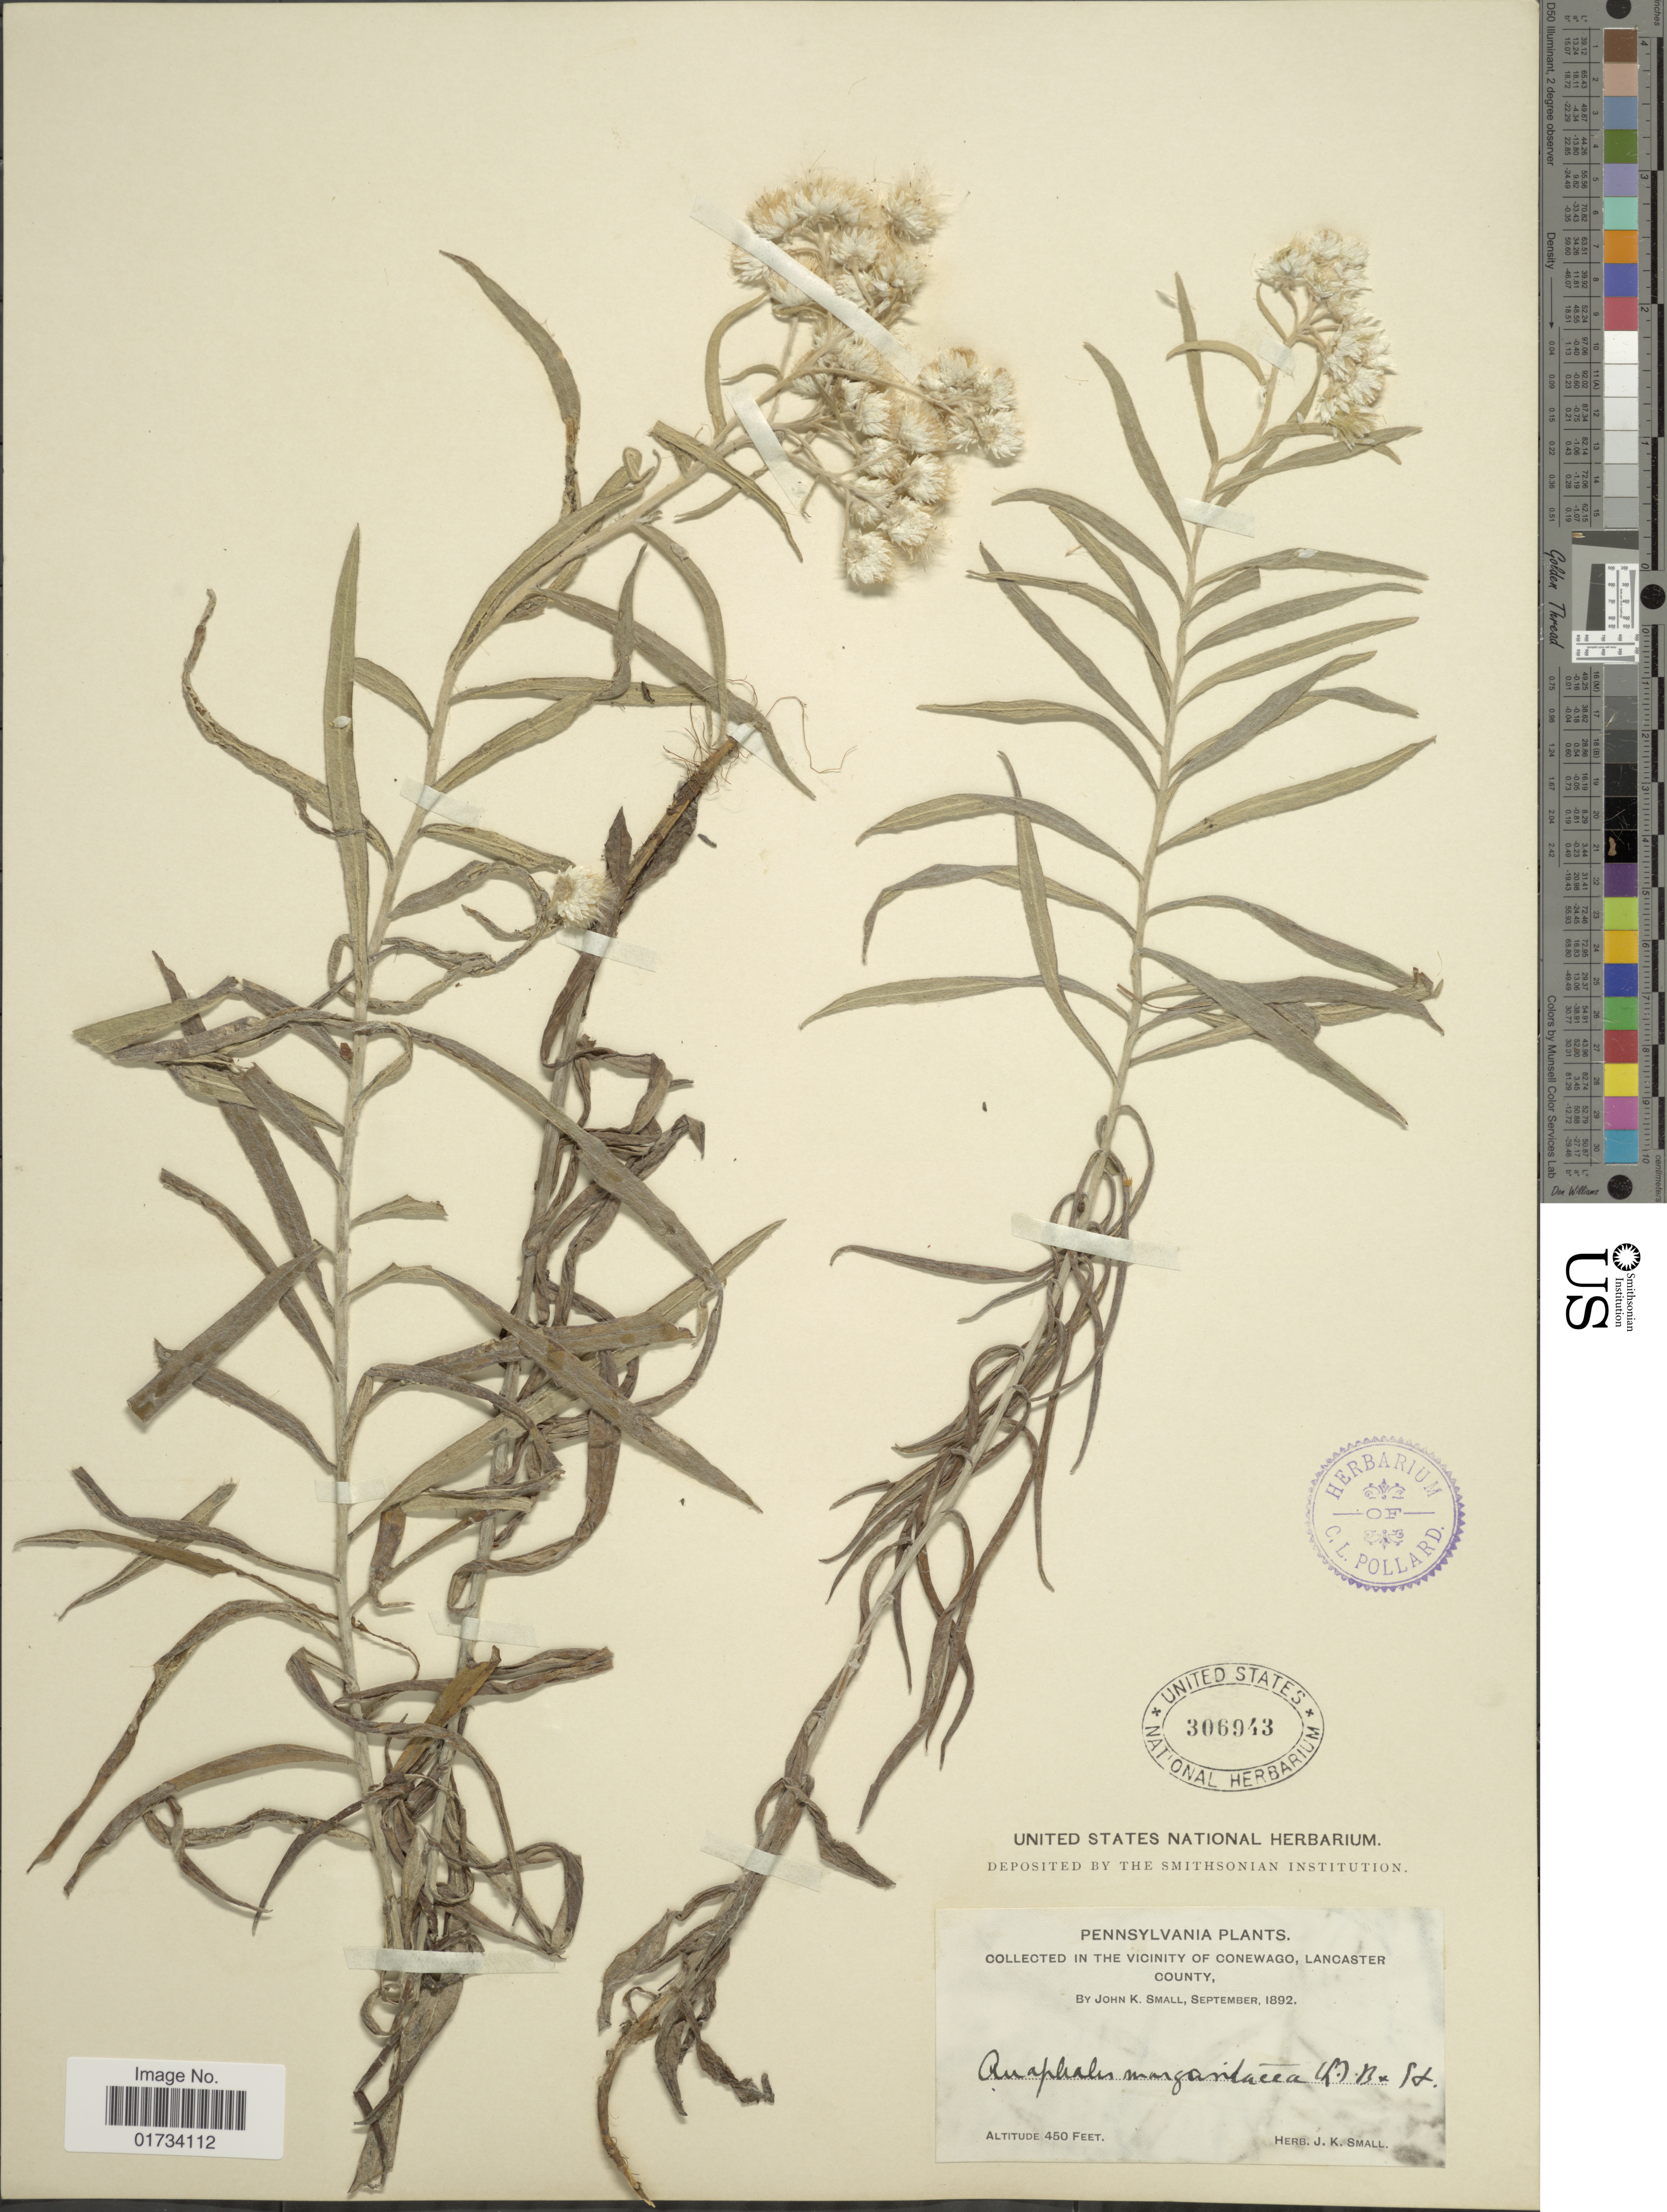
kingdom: Plantae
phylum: Tracheophyta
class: Magnoliopsida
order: Asterales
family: Asteraceae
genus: Anaphalis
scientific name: Anaphalis margaritacea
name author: (L.) Benth. & Hook. f.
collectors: J. K. Small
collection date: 1892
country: United States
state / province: Pennsylvania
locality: Vicinity of Conewago, Lancaster County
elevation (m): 137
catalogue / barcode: US 306943